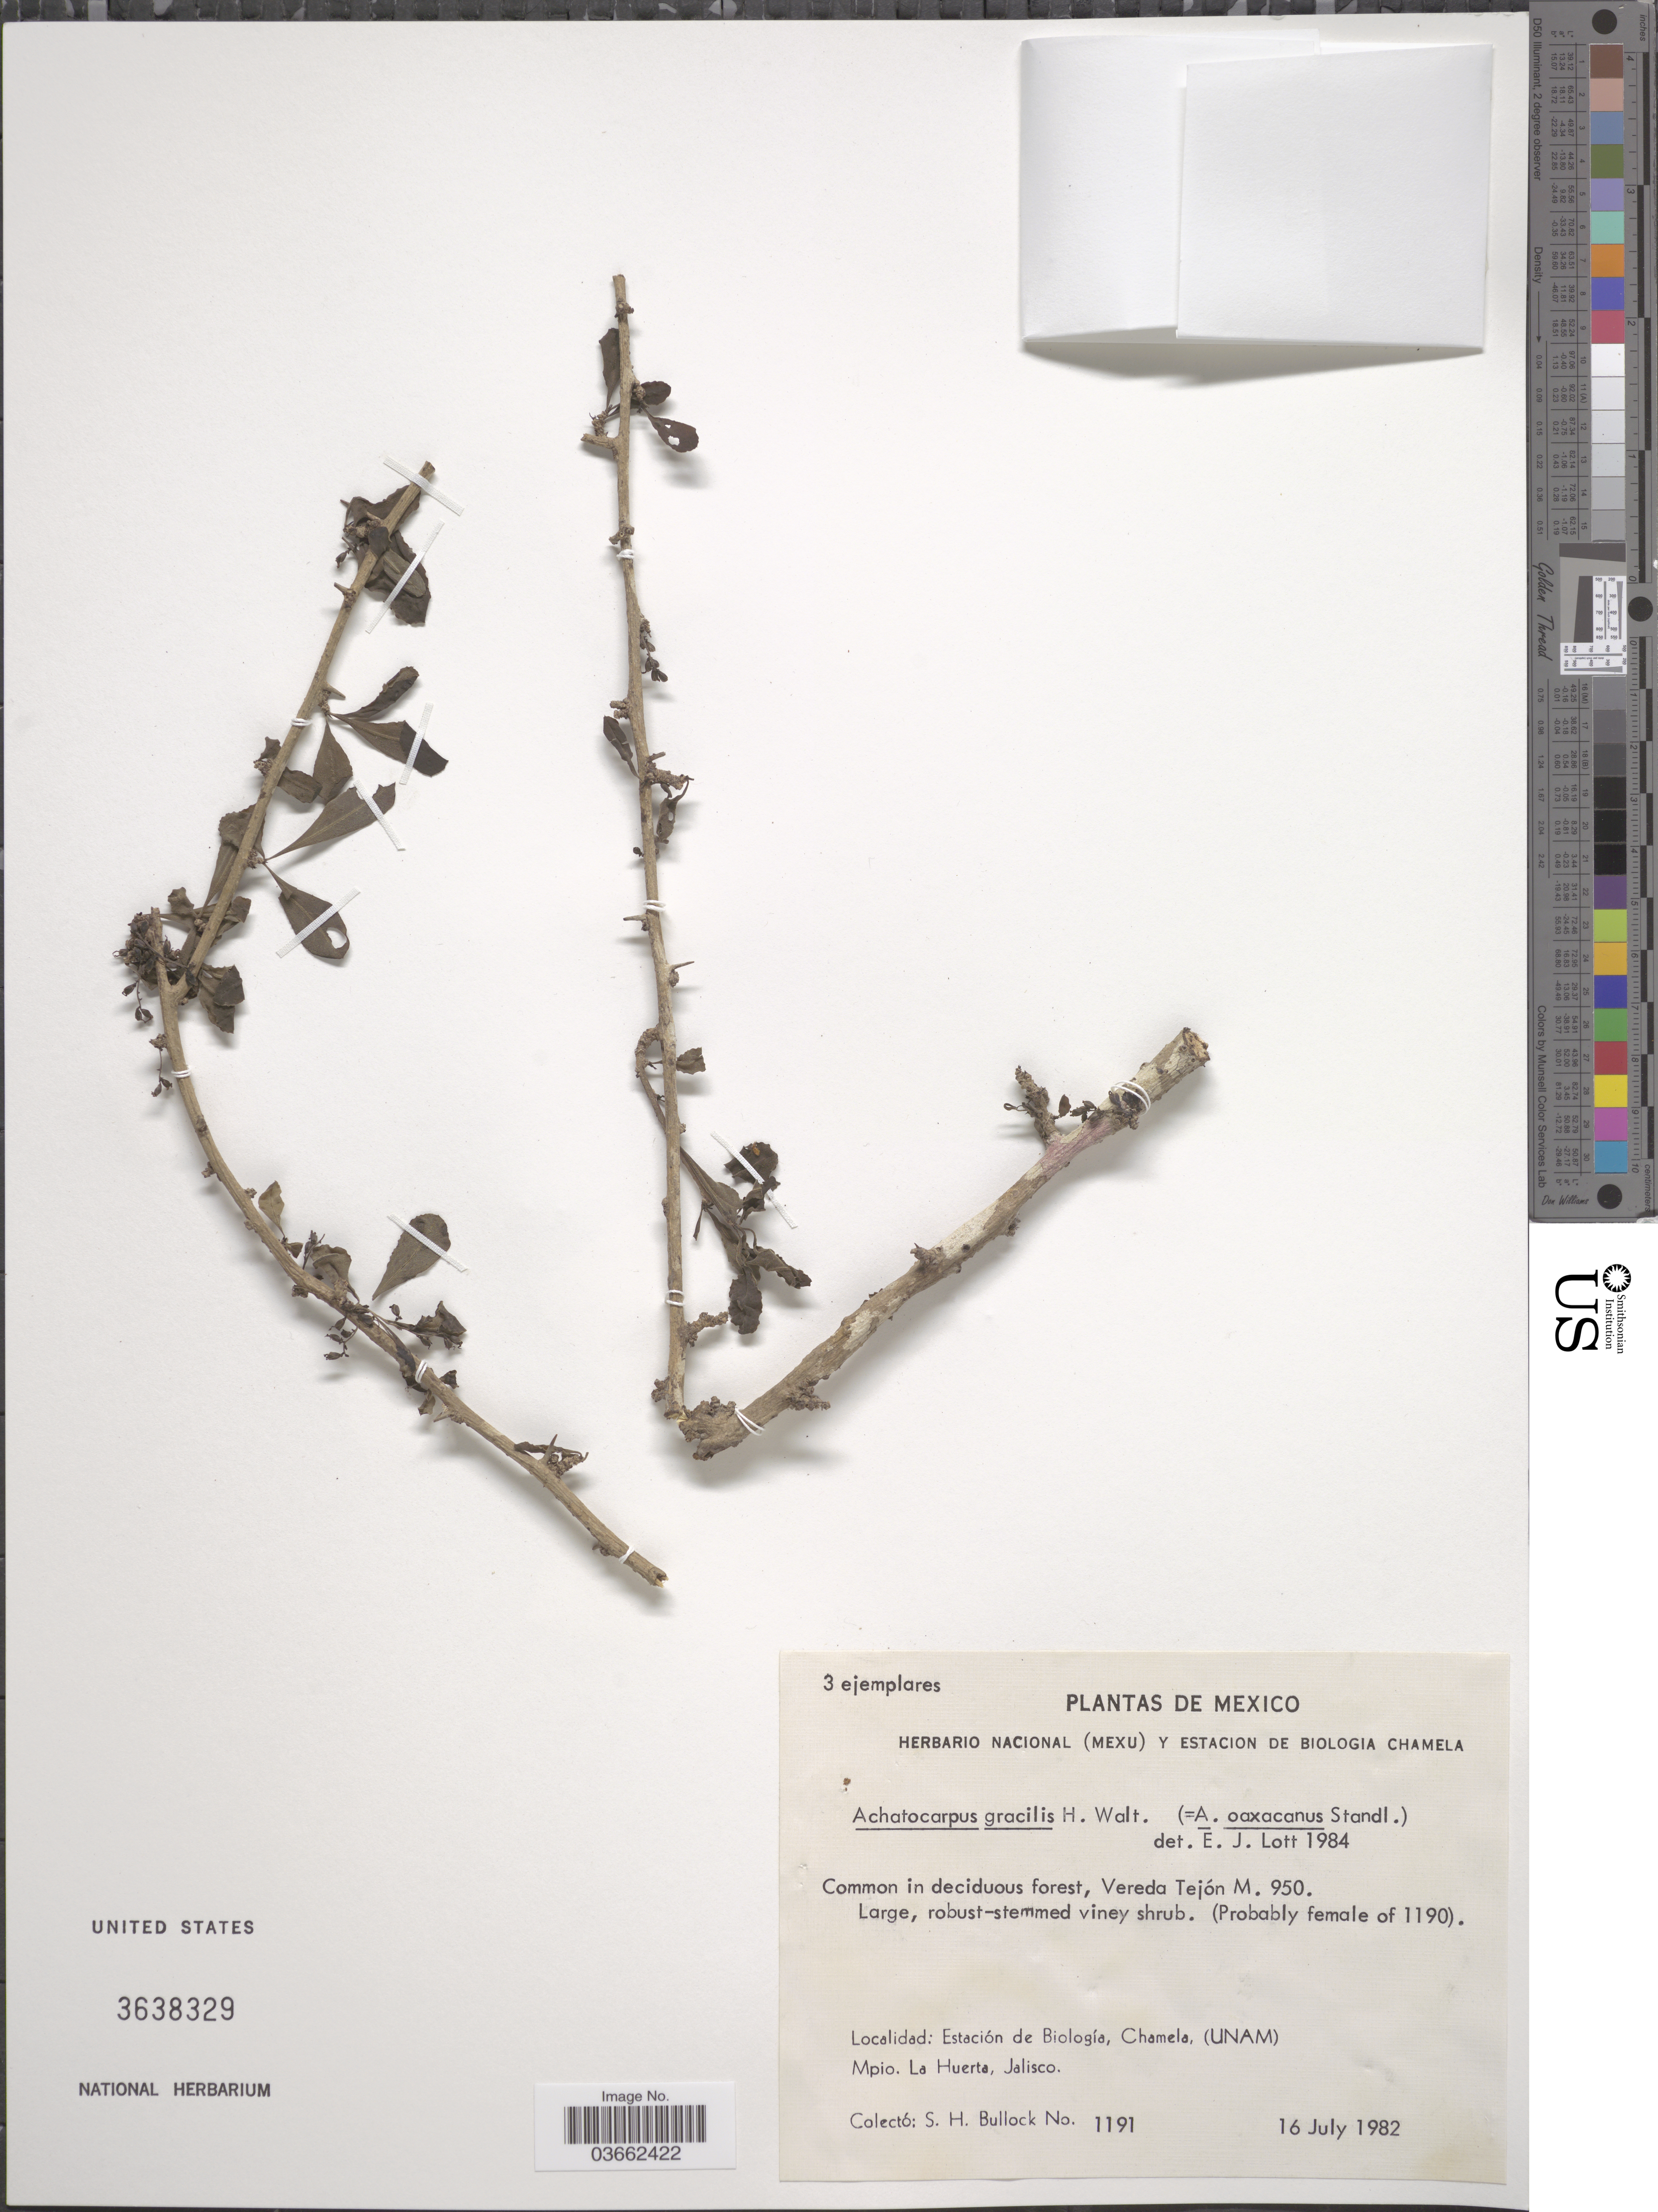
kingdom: Plantae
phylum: Tracheophyta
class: Magnoliopsida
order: Caryophyllales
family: Achatocarpaceae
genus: Achatocarpus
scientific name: Achatocarpus gracilis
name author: H. Walter in Engl.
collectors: S. H. Bullock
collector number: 1191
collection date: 1982-07-16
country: Mexico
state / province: Jalisco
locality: Vereda Tejón. Estación de Biología, Chamela, (UNAM), Mpio. La Huerta.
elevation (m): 950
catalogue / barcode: US 3638329